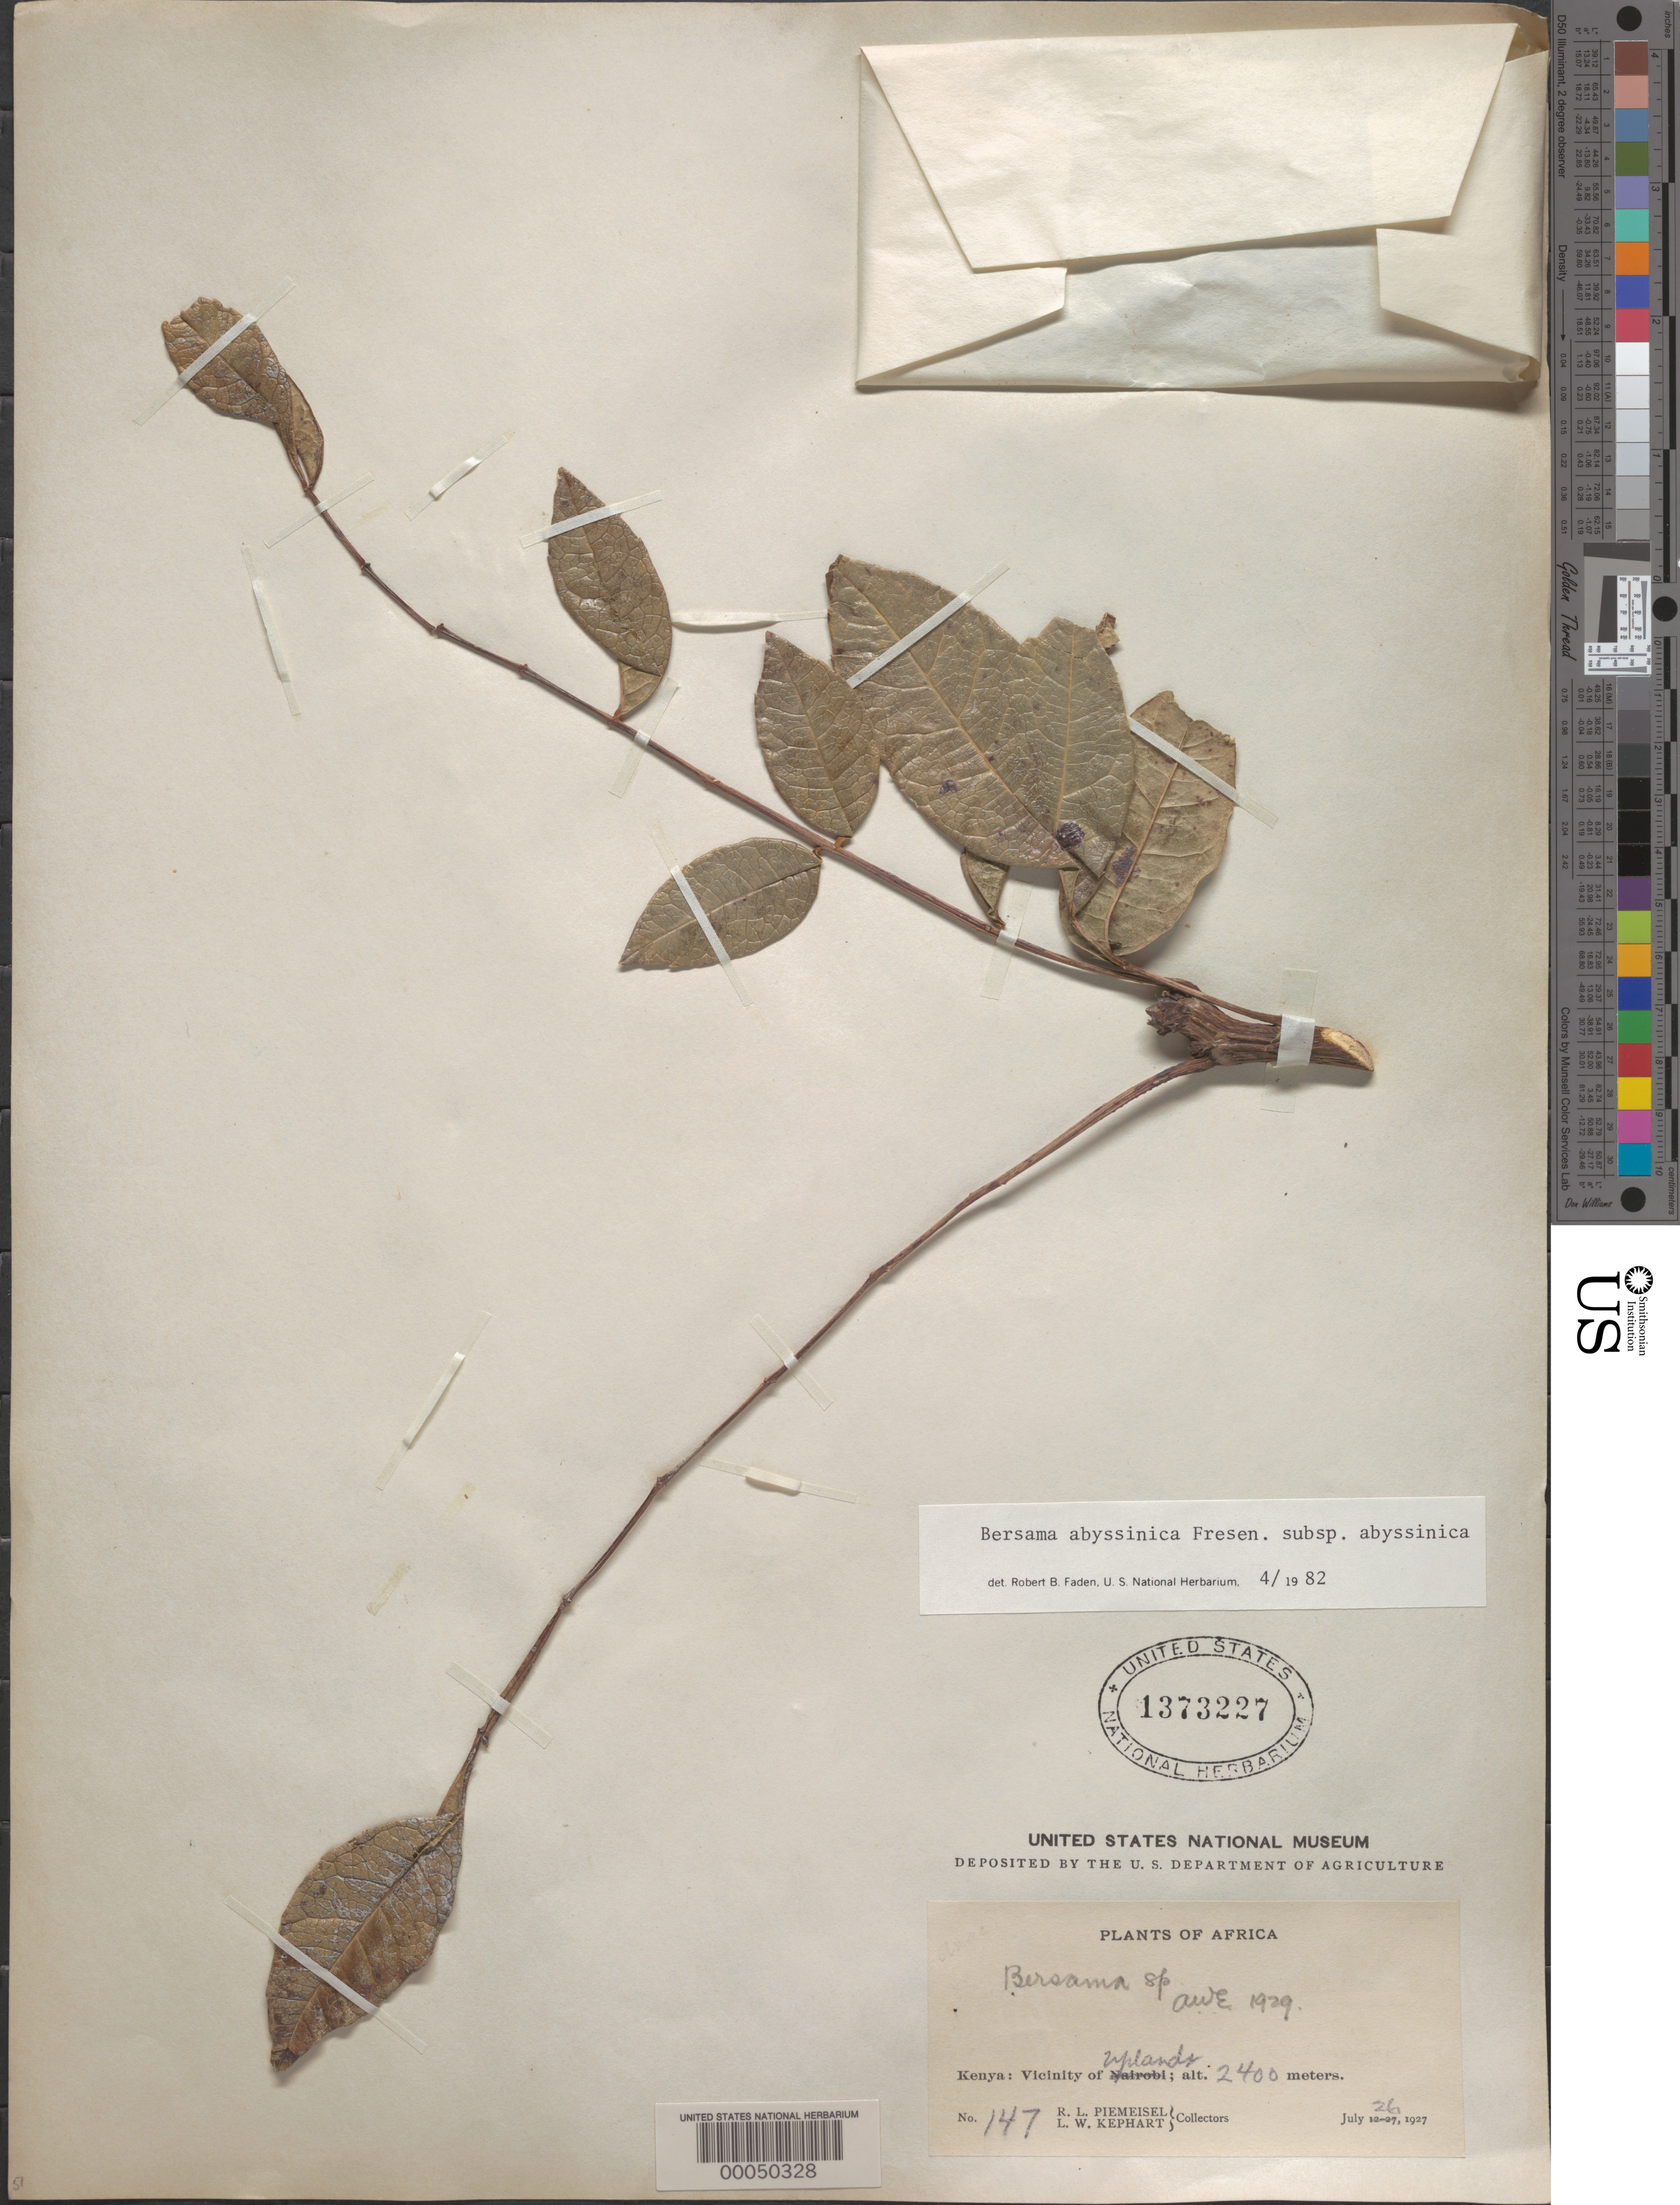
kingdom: Plantae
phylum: Tracheophyta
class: Magnoliopsida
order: Geraniales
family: Melianthaceae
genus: Bersama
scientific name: Bersama abyssinica subsp. abyssinica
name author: Fresen.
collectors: R. L. Piemeisel & L. W. Piemeisel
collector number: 147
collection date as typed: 26 Jul 1927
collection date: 1927-07-26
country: Kenya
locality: Uplands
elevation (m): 2400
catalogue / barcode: US 1373227